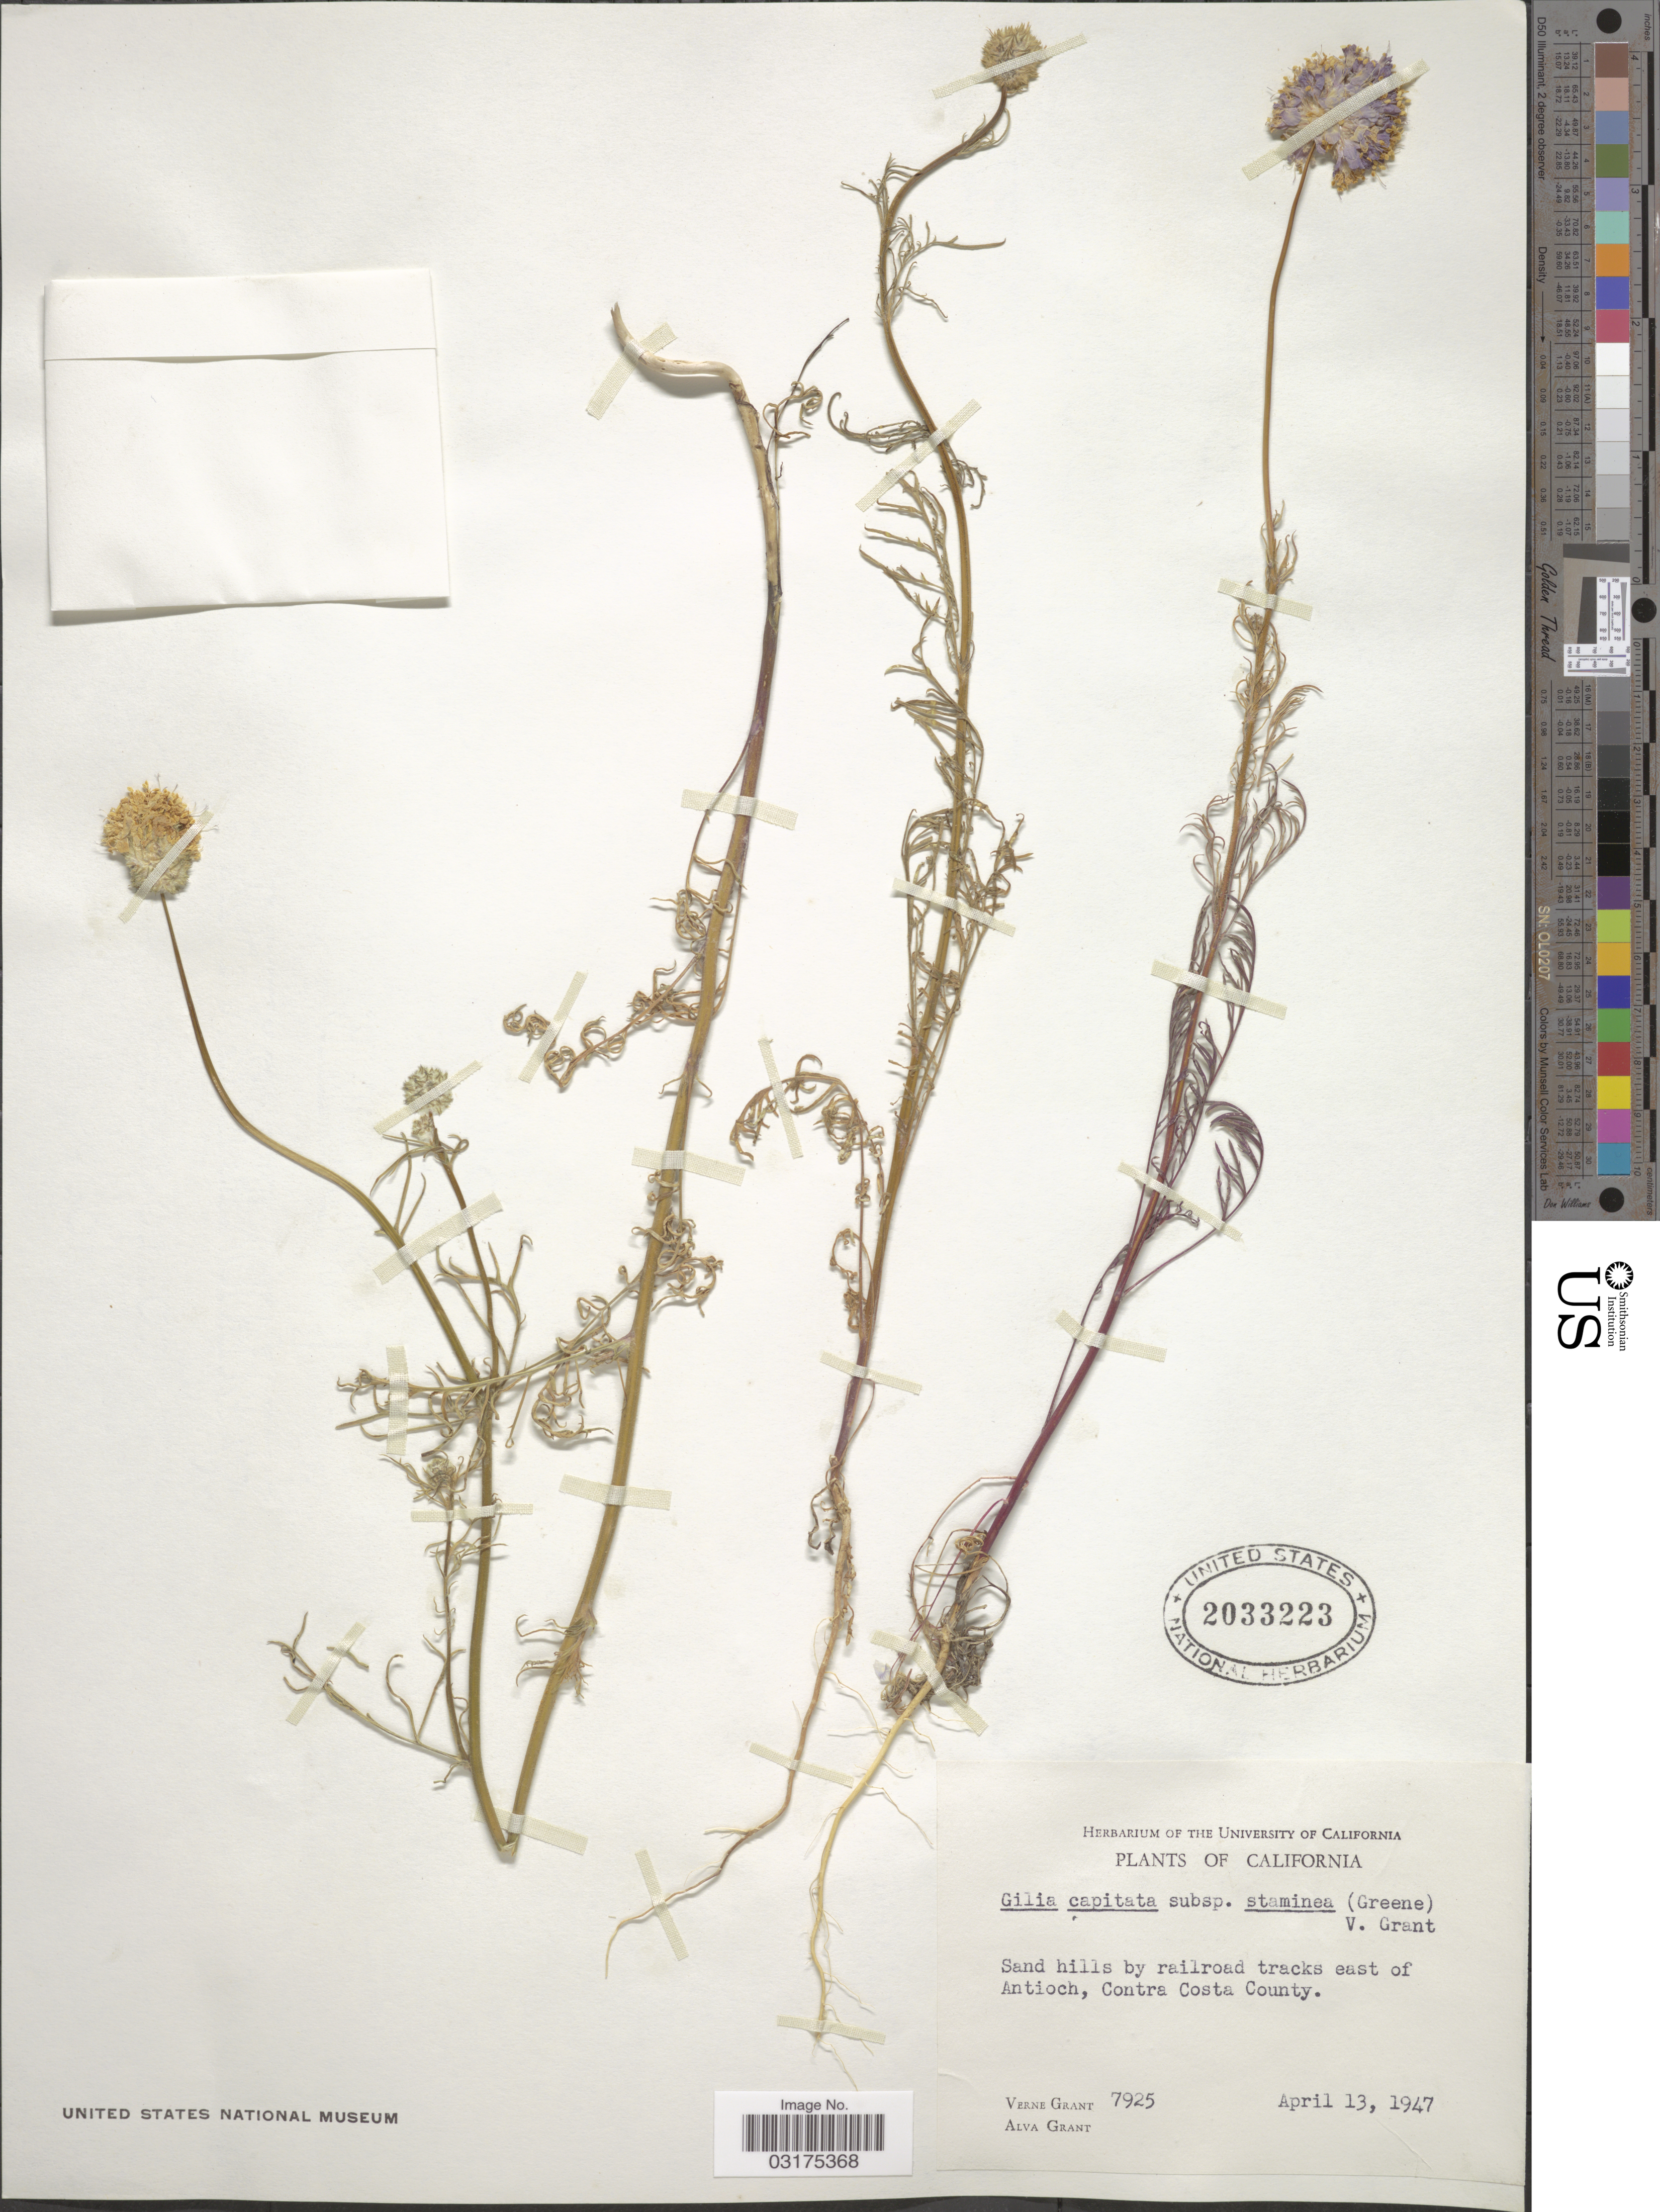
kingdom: Plantae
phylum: Tracheophyta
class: Magnoliopsida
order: Ericales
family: Polemoniaceae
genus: Gilia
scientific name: Gilia capitata subsp. staminea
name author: (Greene) V.E. Grant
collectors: V. Grant & A. Grant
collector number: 7925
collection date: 1947-04-13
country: United States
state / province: California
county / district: Contra Costa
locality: Sand hills by railroad tracks east of Antioch, Contra Costa County.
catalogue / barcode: US 2033223